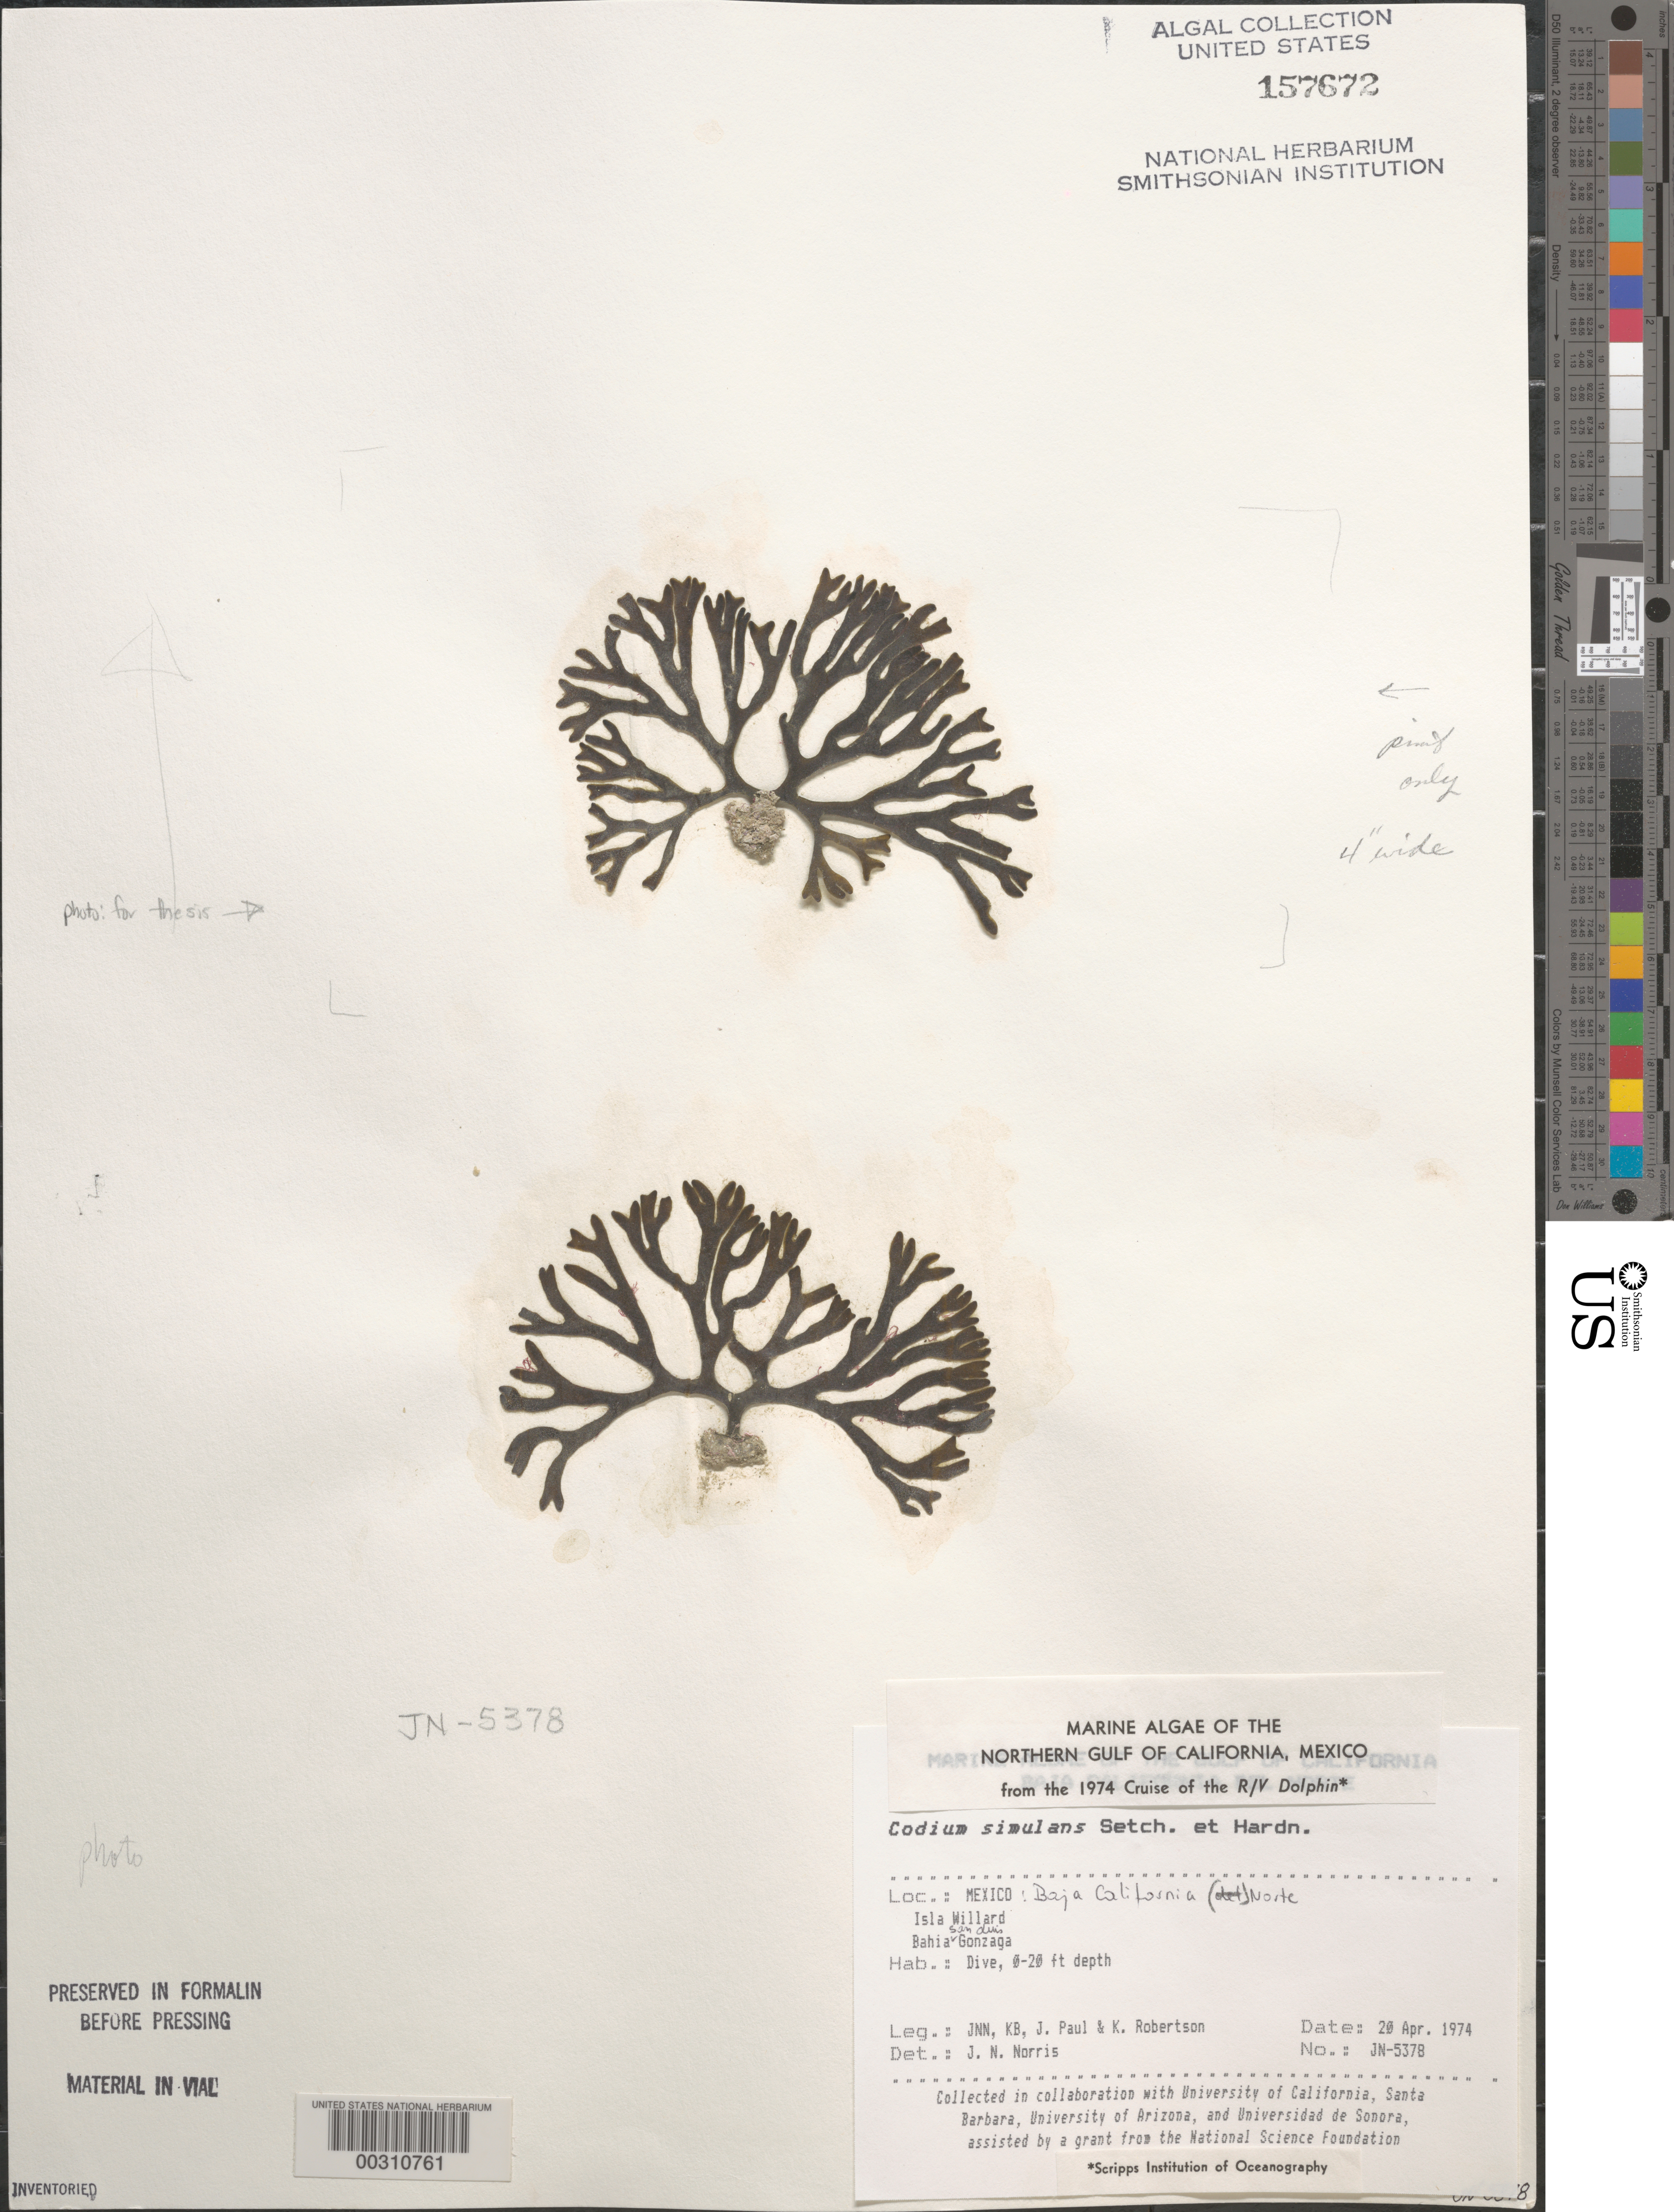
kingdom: Plantae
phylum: Chlorophyta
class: Ulvophyceae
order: Bryopsidales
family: Codiaceae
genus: Codium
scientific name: Codium simulans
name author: Setch. & N.L. Gardner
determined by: Norris, James N.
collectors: J. N. Norris, J. Paul & K. Robertson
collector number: JN-5378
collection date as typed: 20 Apr 1974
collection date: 1974-04-20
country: Mexico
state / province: Baja California Norte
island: Isla Willard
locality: Bahia San Luis Gonzaga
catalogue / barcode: US 157672